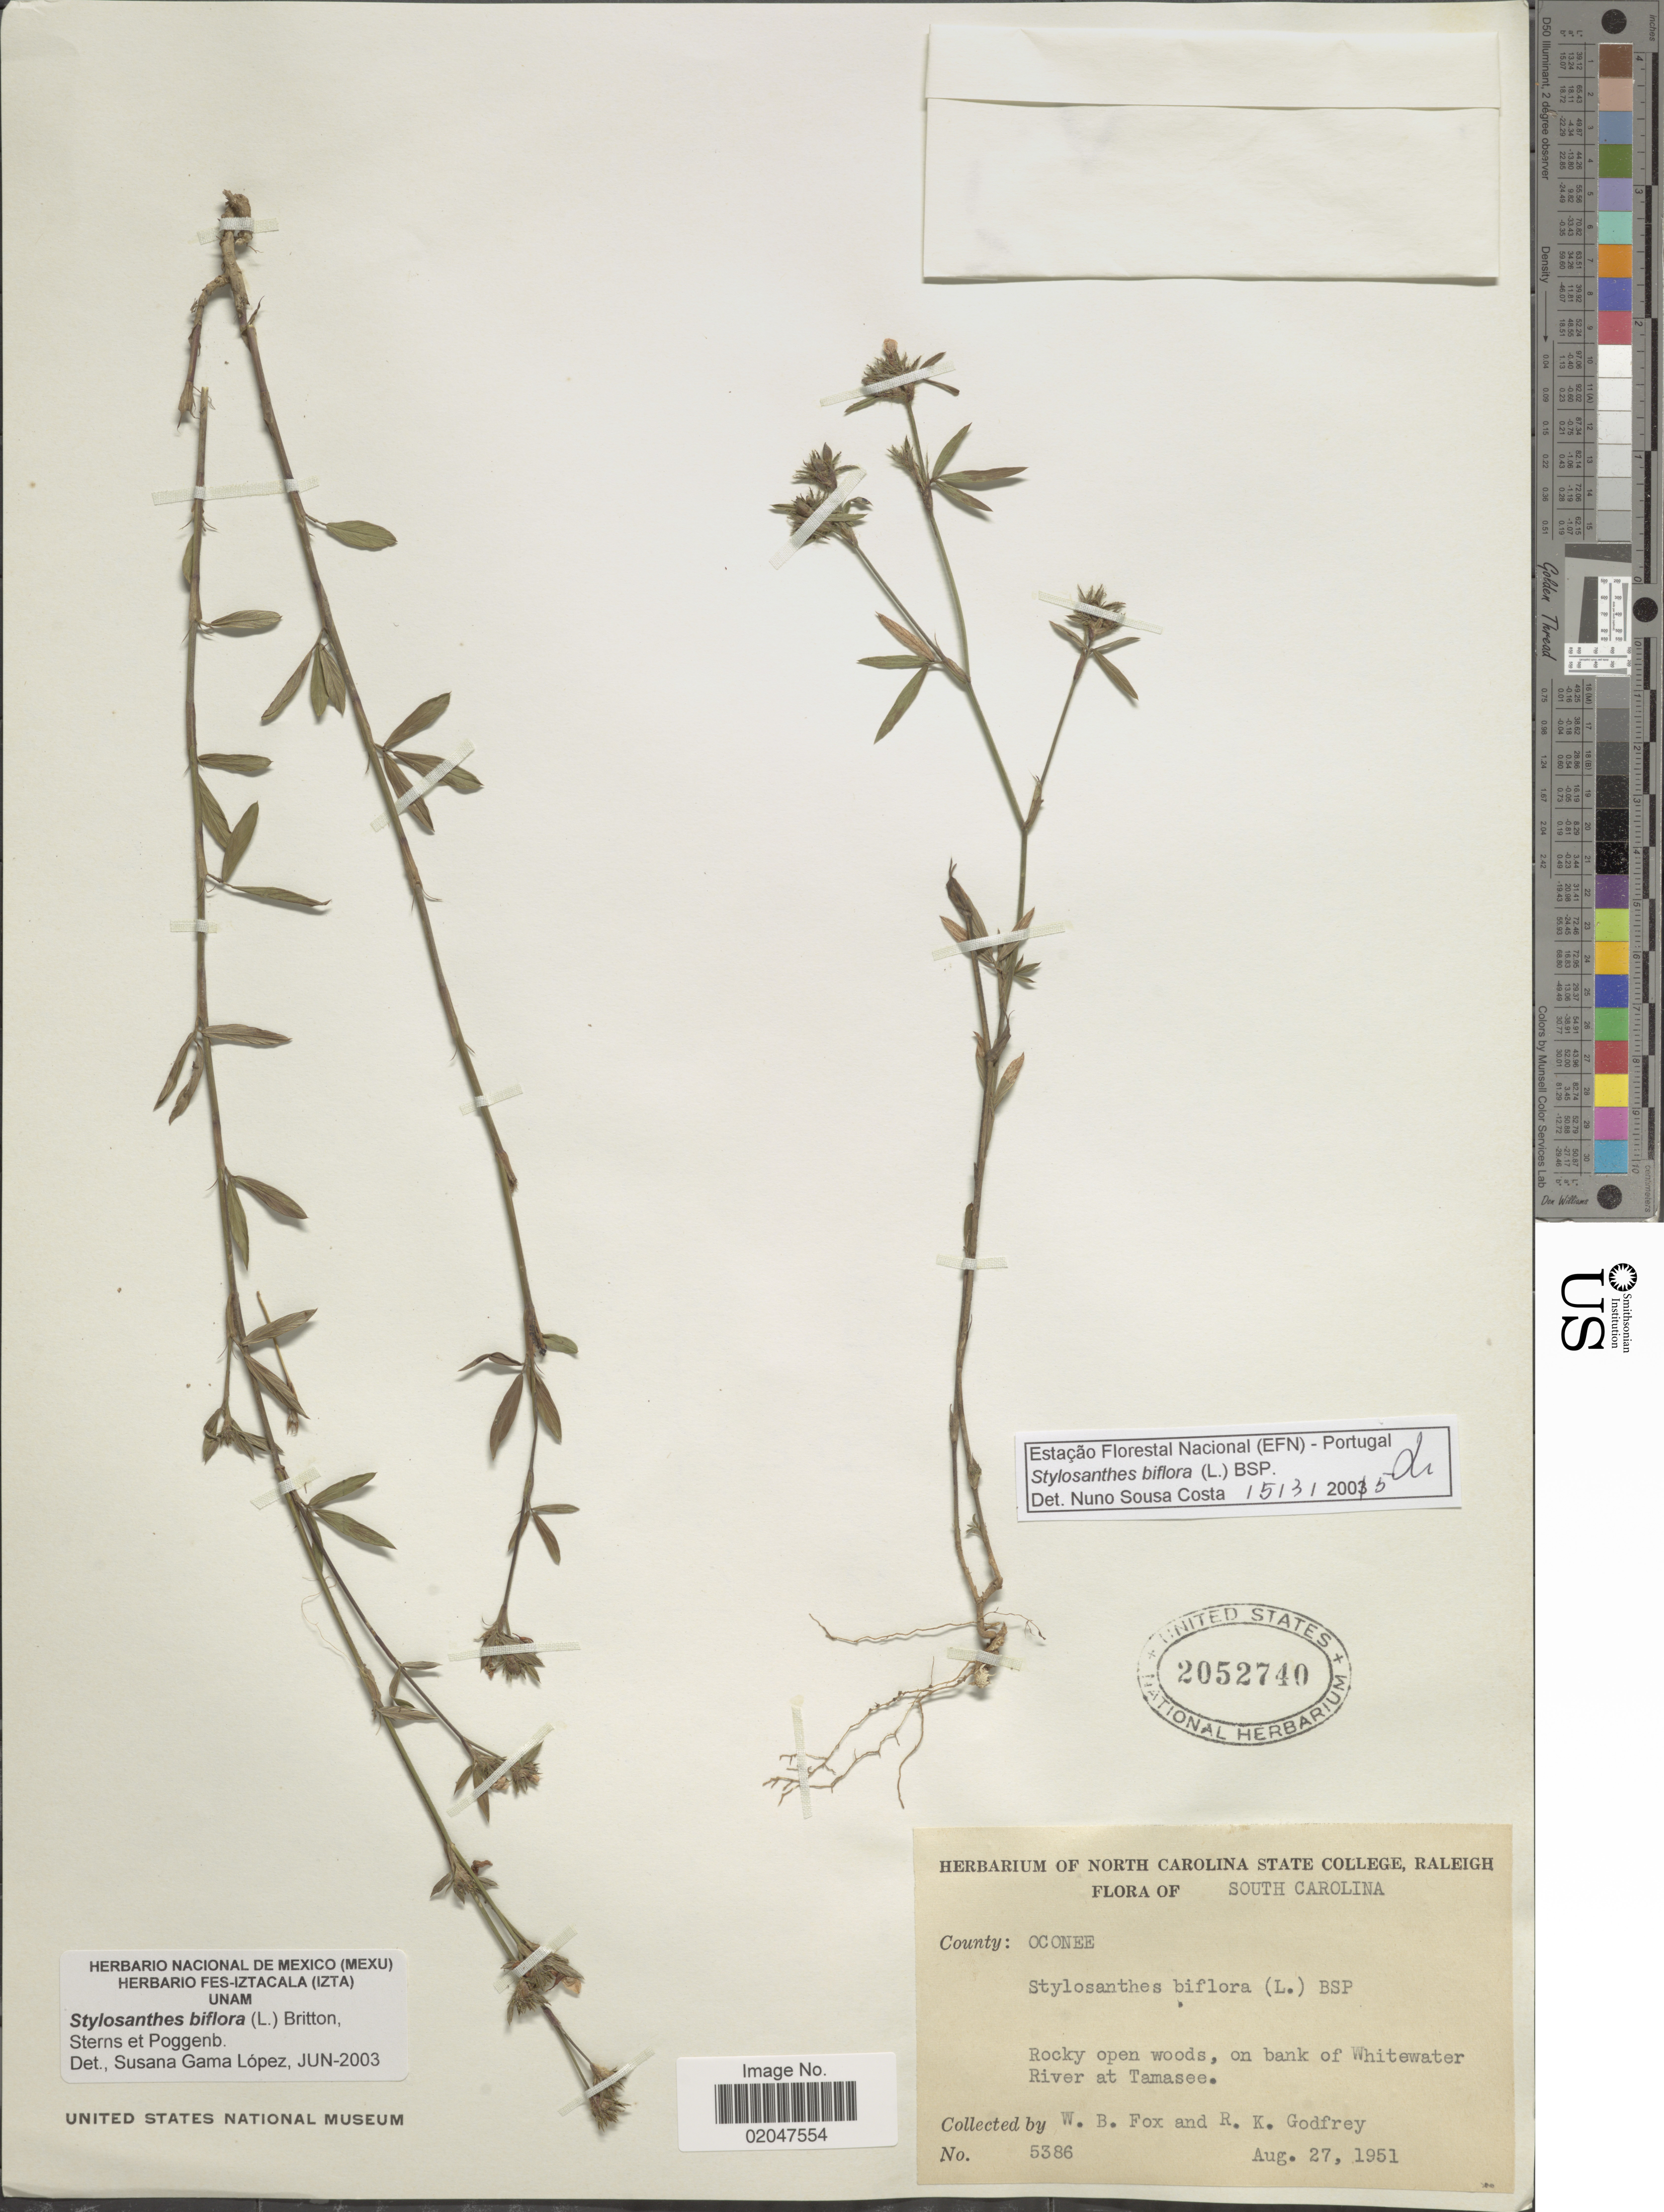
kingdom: Plantae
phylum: Tracheophyta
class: Magnoliopsida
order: Fabales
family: Fabaceae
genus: Stylosanthes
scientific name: Stylosanthes biflora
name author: (L.) Britton et al.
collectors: W. B. Fox & R. K. Godfrey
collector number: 5386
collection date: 1951-08-27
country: United States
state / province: South Carolina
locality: County Oconee, on bank of Whitewater River at Tamasee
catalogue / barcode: US 2052740